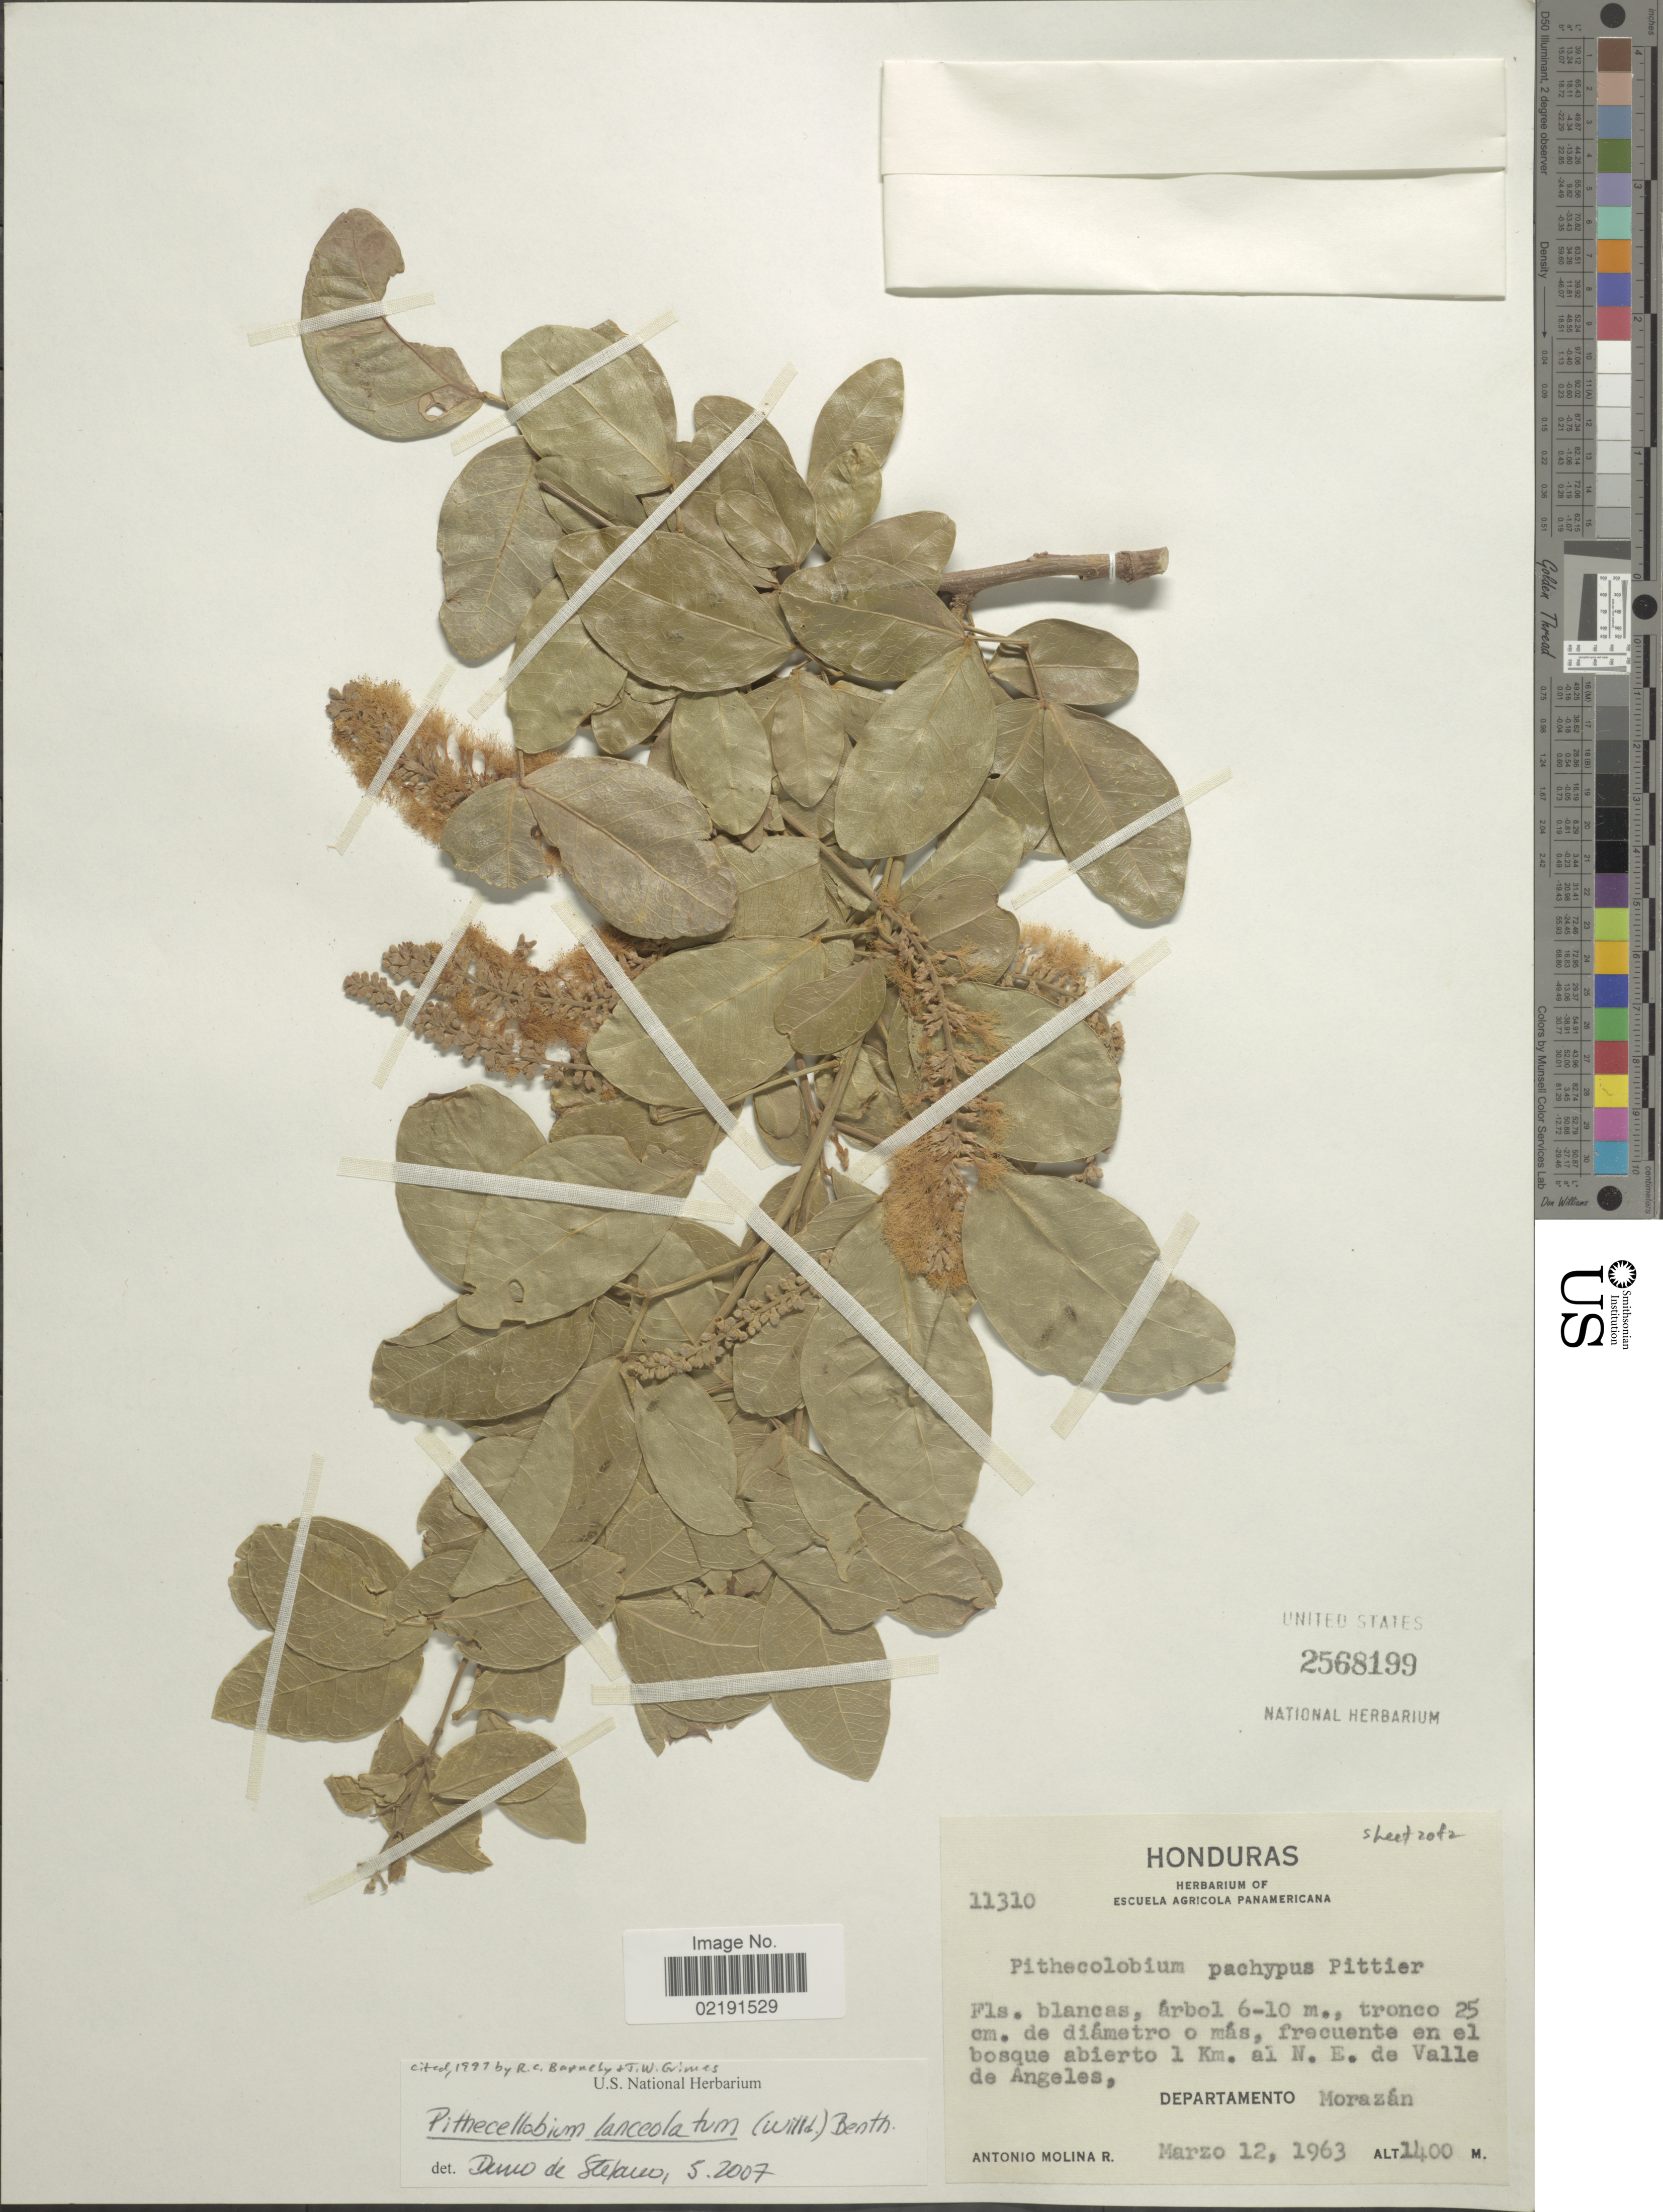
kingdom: Plantae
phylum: Tracheophyta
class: Magnoliopsida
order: Fabales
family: Fabaceae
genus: Pithecellobium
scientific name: Pithecellobium lanceolatum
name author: (Humb. & Bonpl. ex Willd.) Benth.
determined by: Duno de Stefano, R.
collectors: A. Molina R.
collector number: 11310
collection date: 1963-03-12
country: Honduras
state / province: Fco. Morazán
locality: Frecuente en el bosque abierto 1 Km. al N.E. de Valle de Angeles, Departamento Morazán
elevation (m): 1400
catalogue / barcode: US 2568199